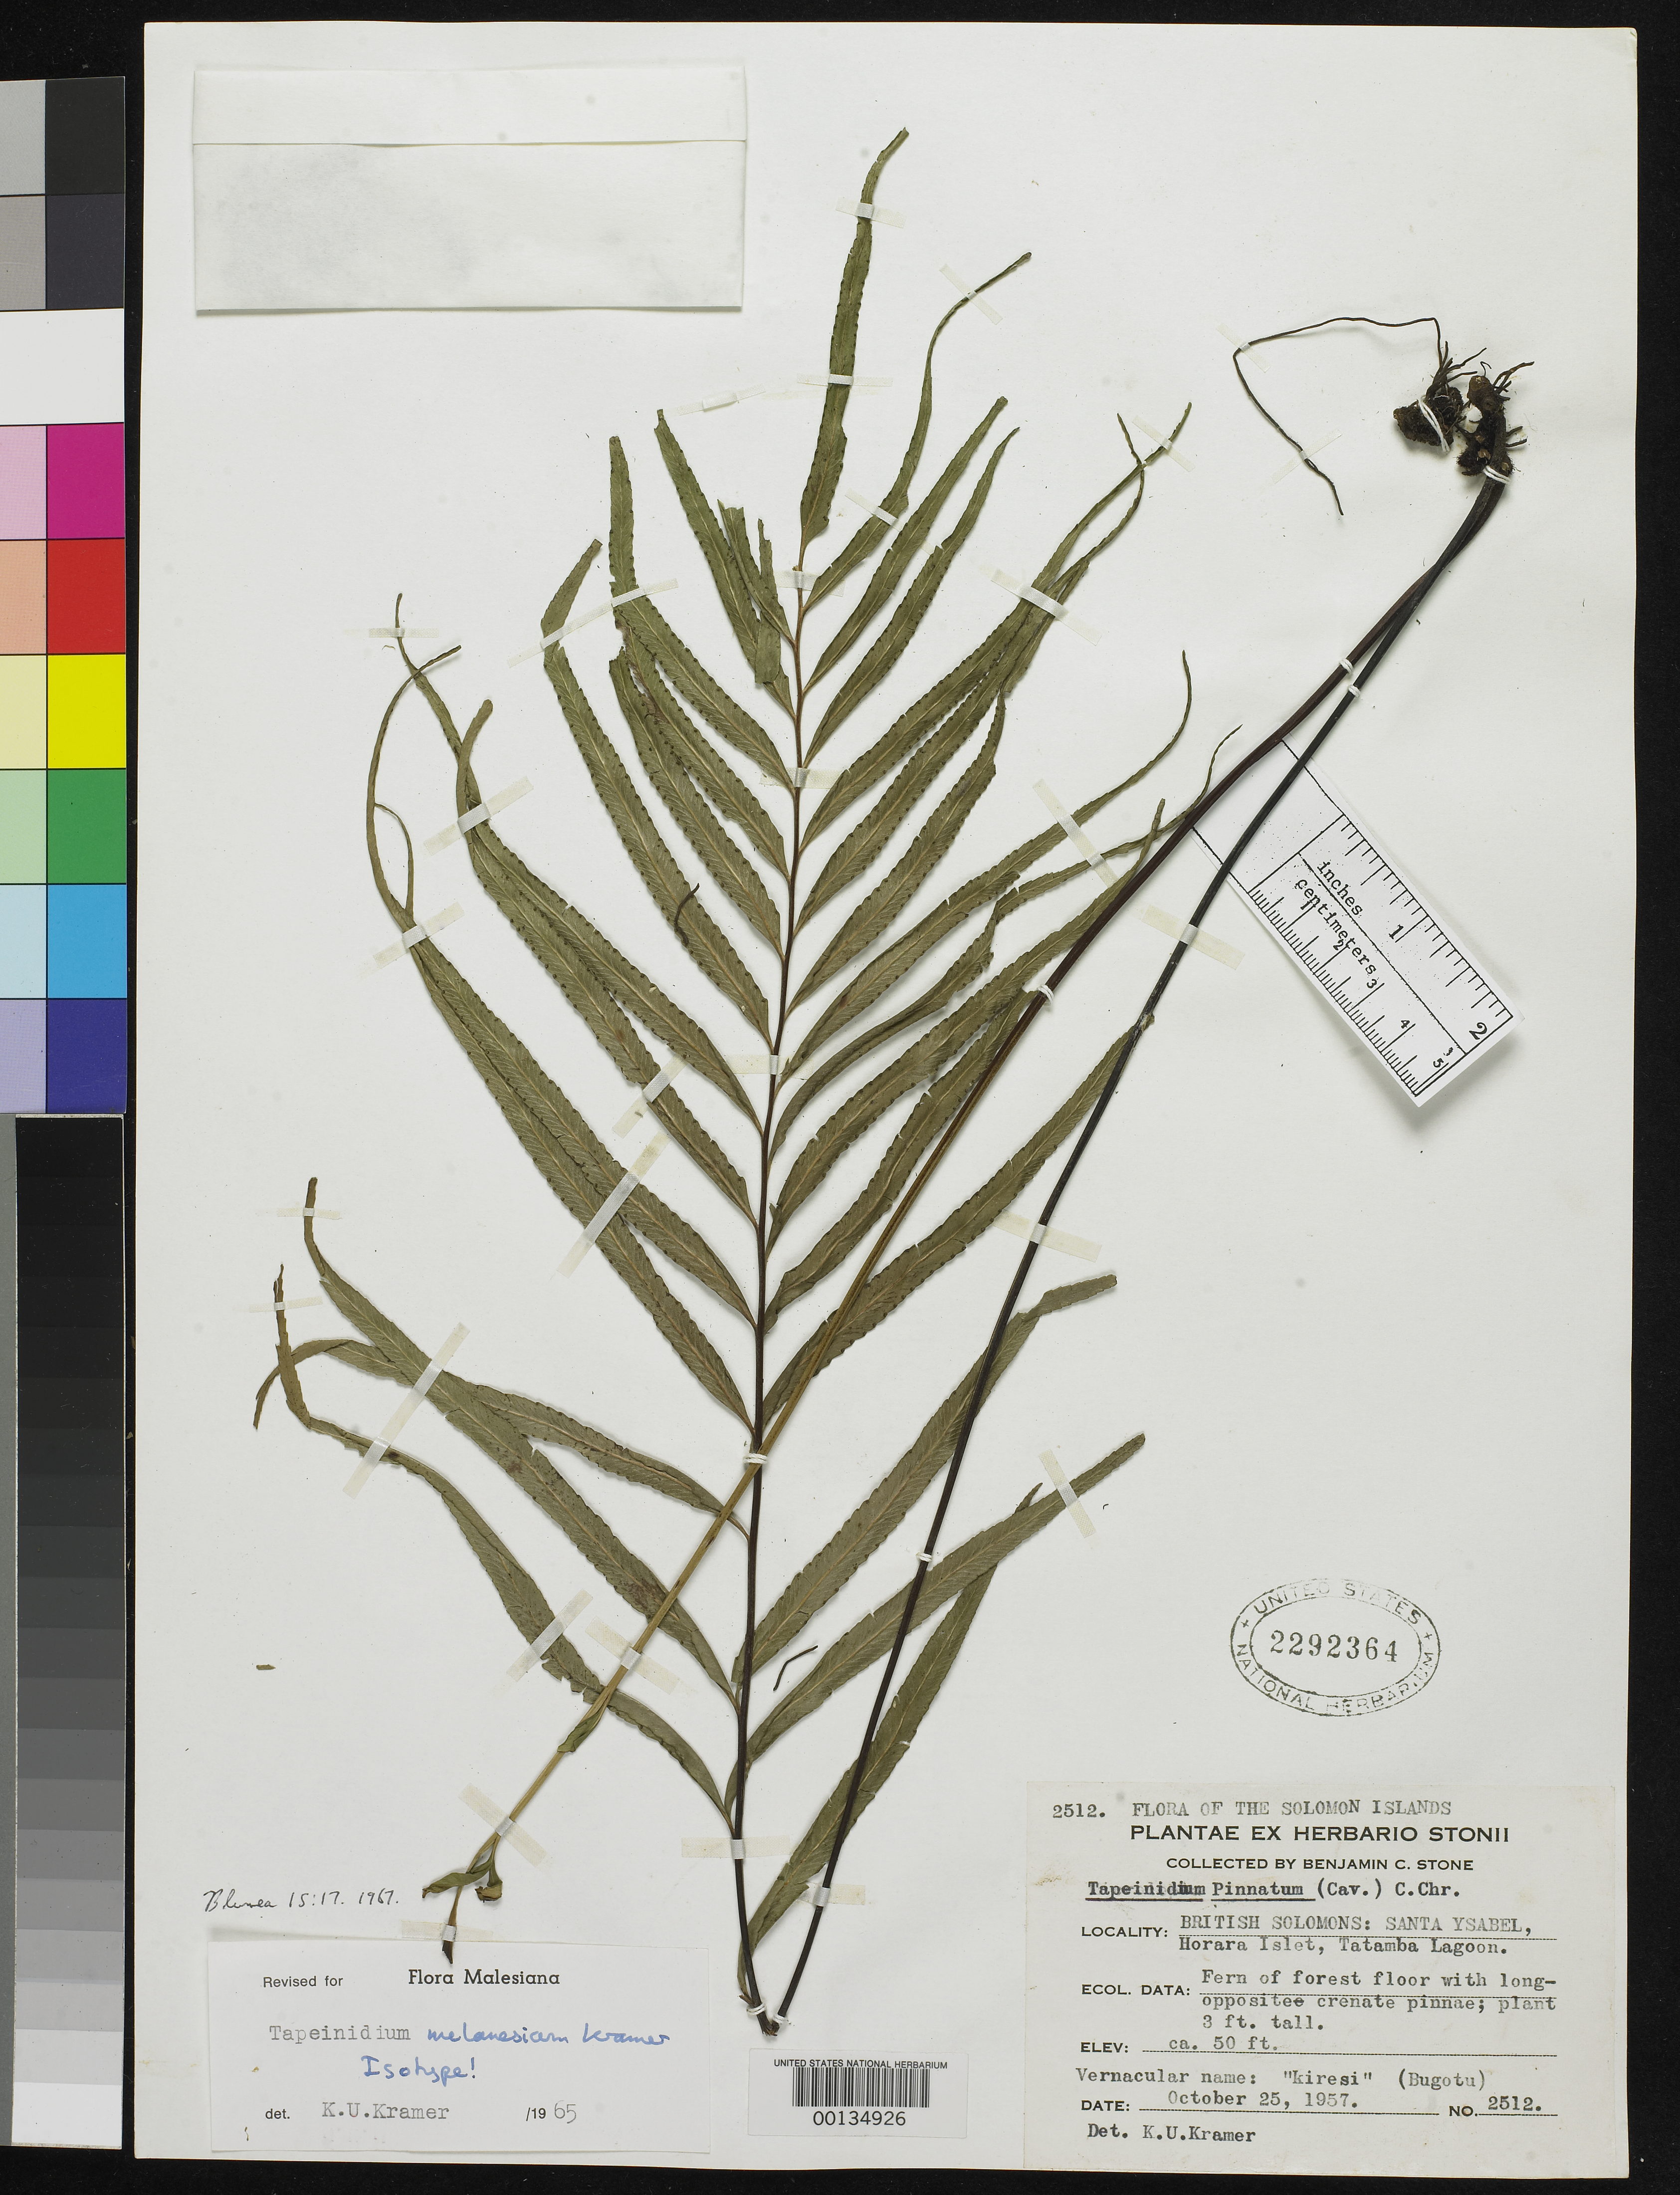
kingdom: Plantae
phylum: Tracheophyta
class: Polypodiopsida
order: Polypodiales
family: Lindsaeaceae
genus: Tapeinidium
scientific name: Tapeinidium melanesicum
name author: K.U. Kramer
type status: Isotype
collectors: B. C. Stone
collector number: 2512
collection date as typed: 25 Oct 1957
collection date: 1957-10-25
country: Solomon Islands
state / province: Isabel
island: Santa Isabel (Bughotu)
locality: Horara islet, Tatamba Lagoon.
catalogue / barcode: US 2292364